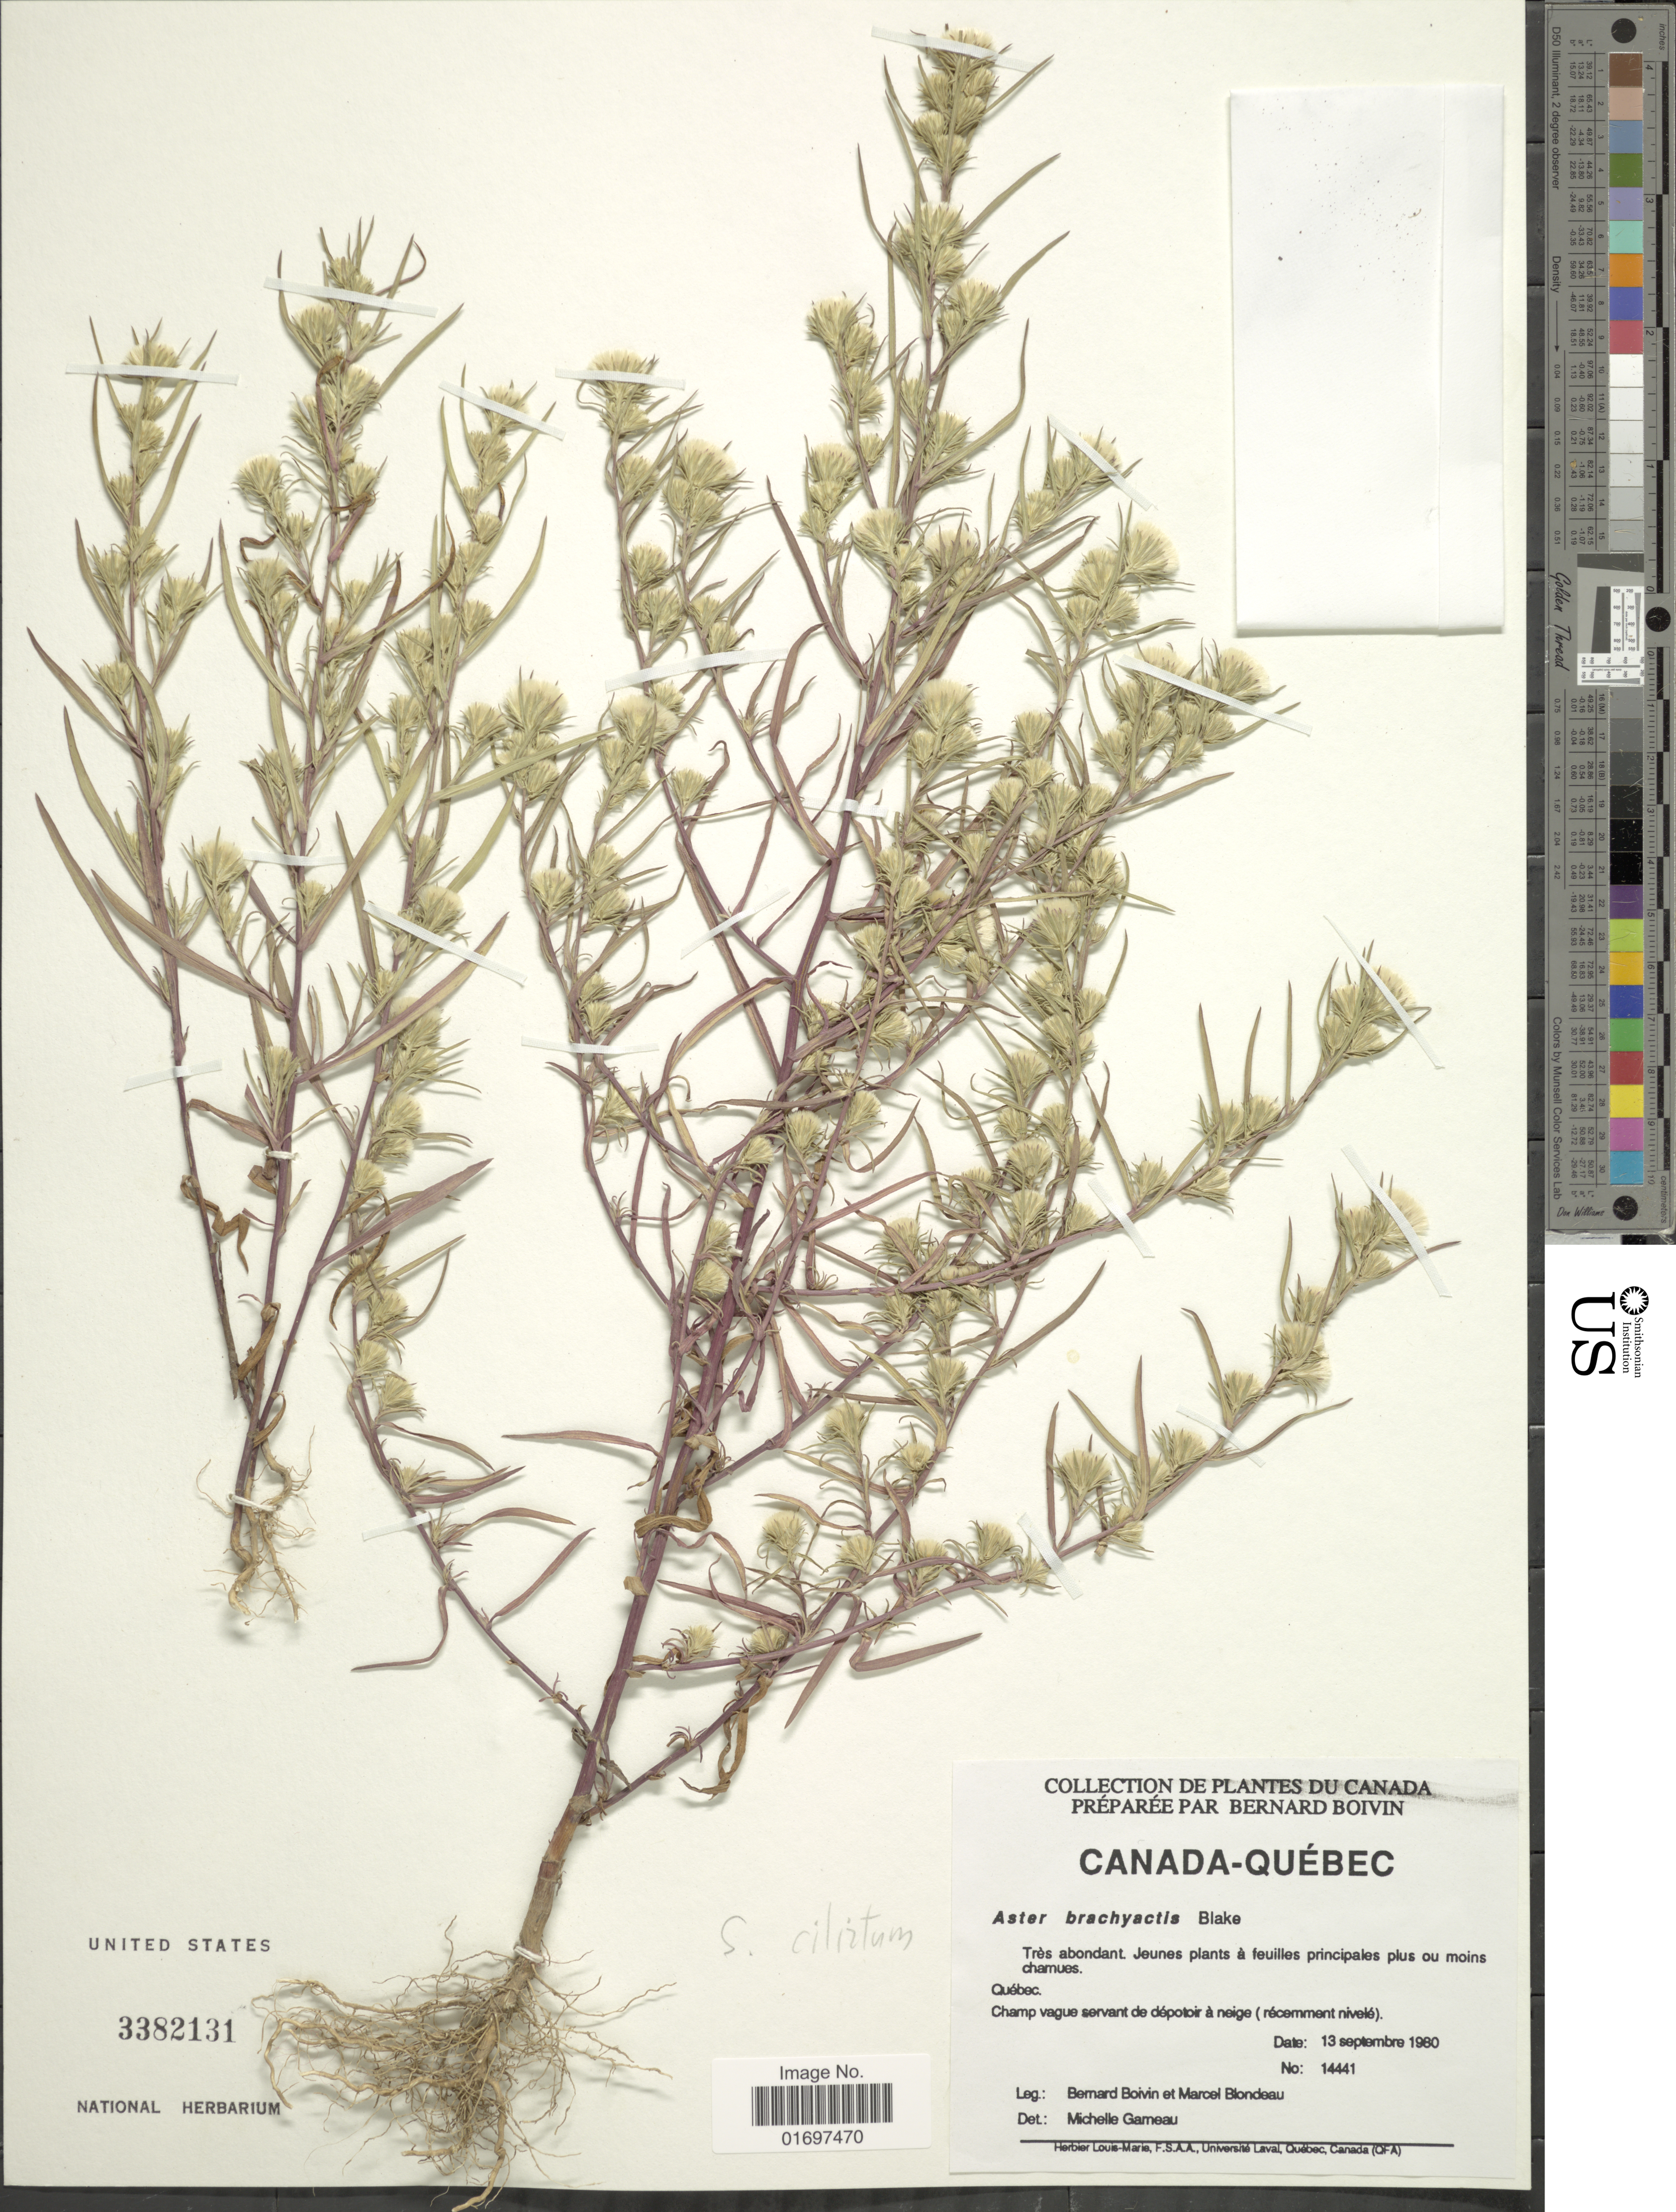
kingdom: Plantae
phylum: Tracheophyta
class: Magnoliopsida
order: Asterales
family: Asteraceae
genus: Symphyotrichum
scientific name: Symphyotrichum ciliatum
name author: (Ledeb.) G.L. Nesom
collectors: J. R. B. Boivin & M. Blondeau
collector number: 14441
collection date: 1980-09-13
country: Canada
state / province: Quebec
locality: Canada - Québec. Très abondant. Jeunes plants à feuilles principales plus ou moint chamues. Québec.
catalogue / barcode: US 3382131